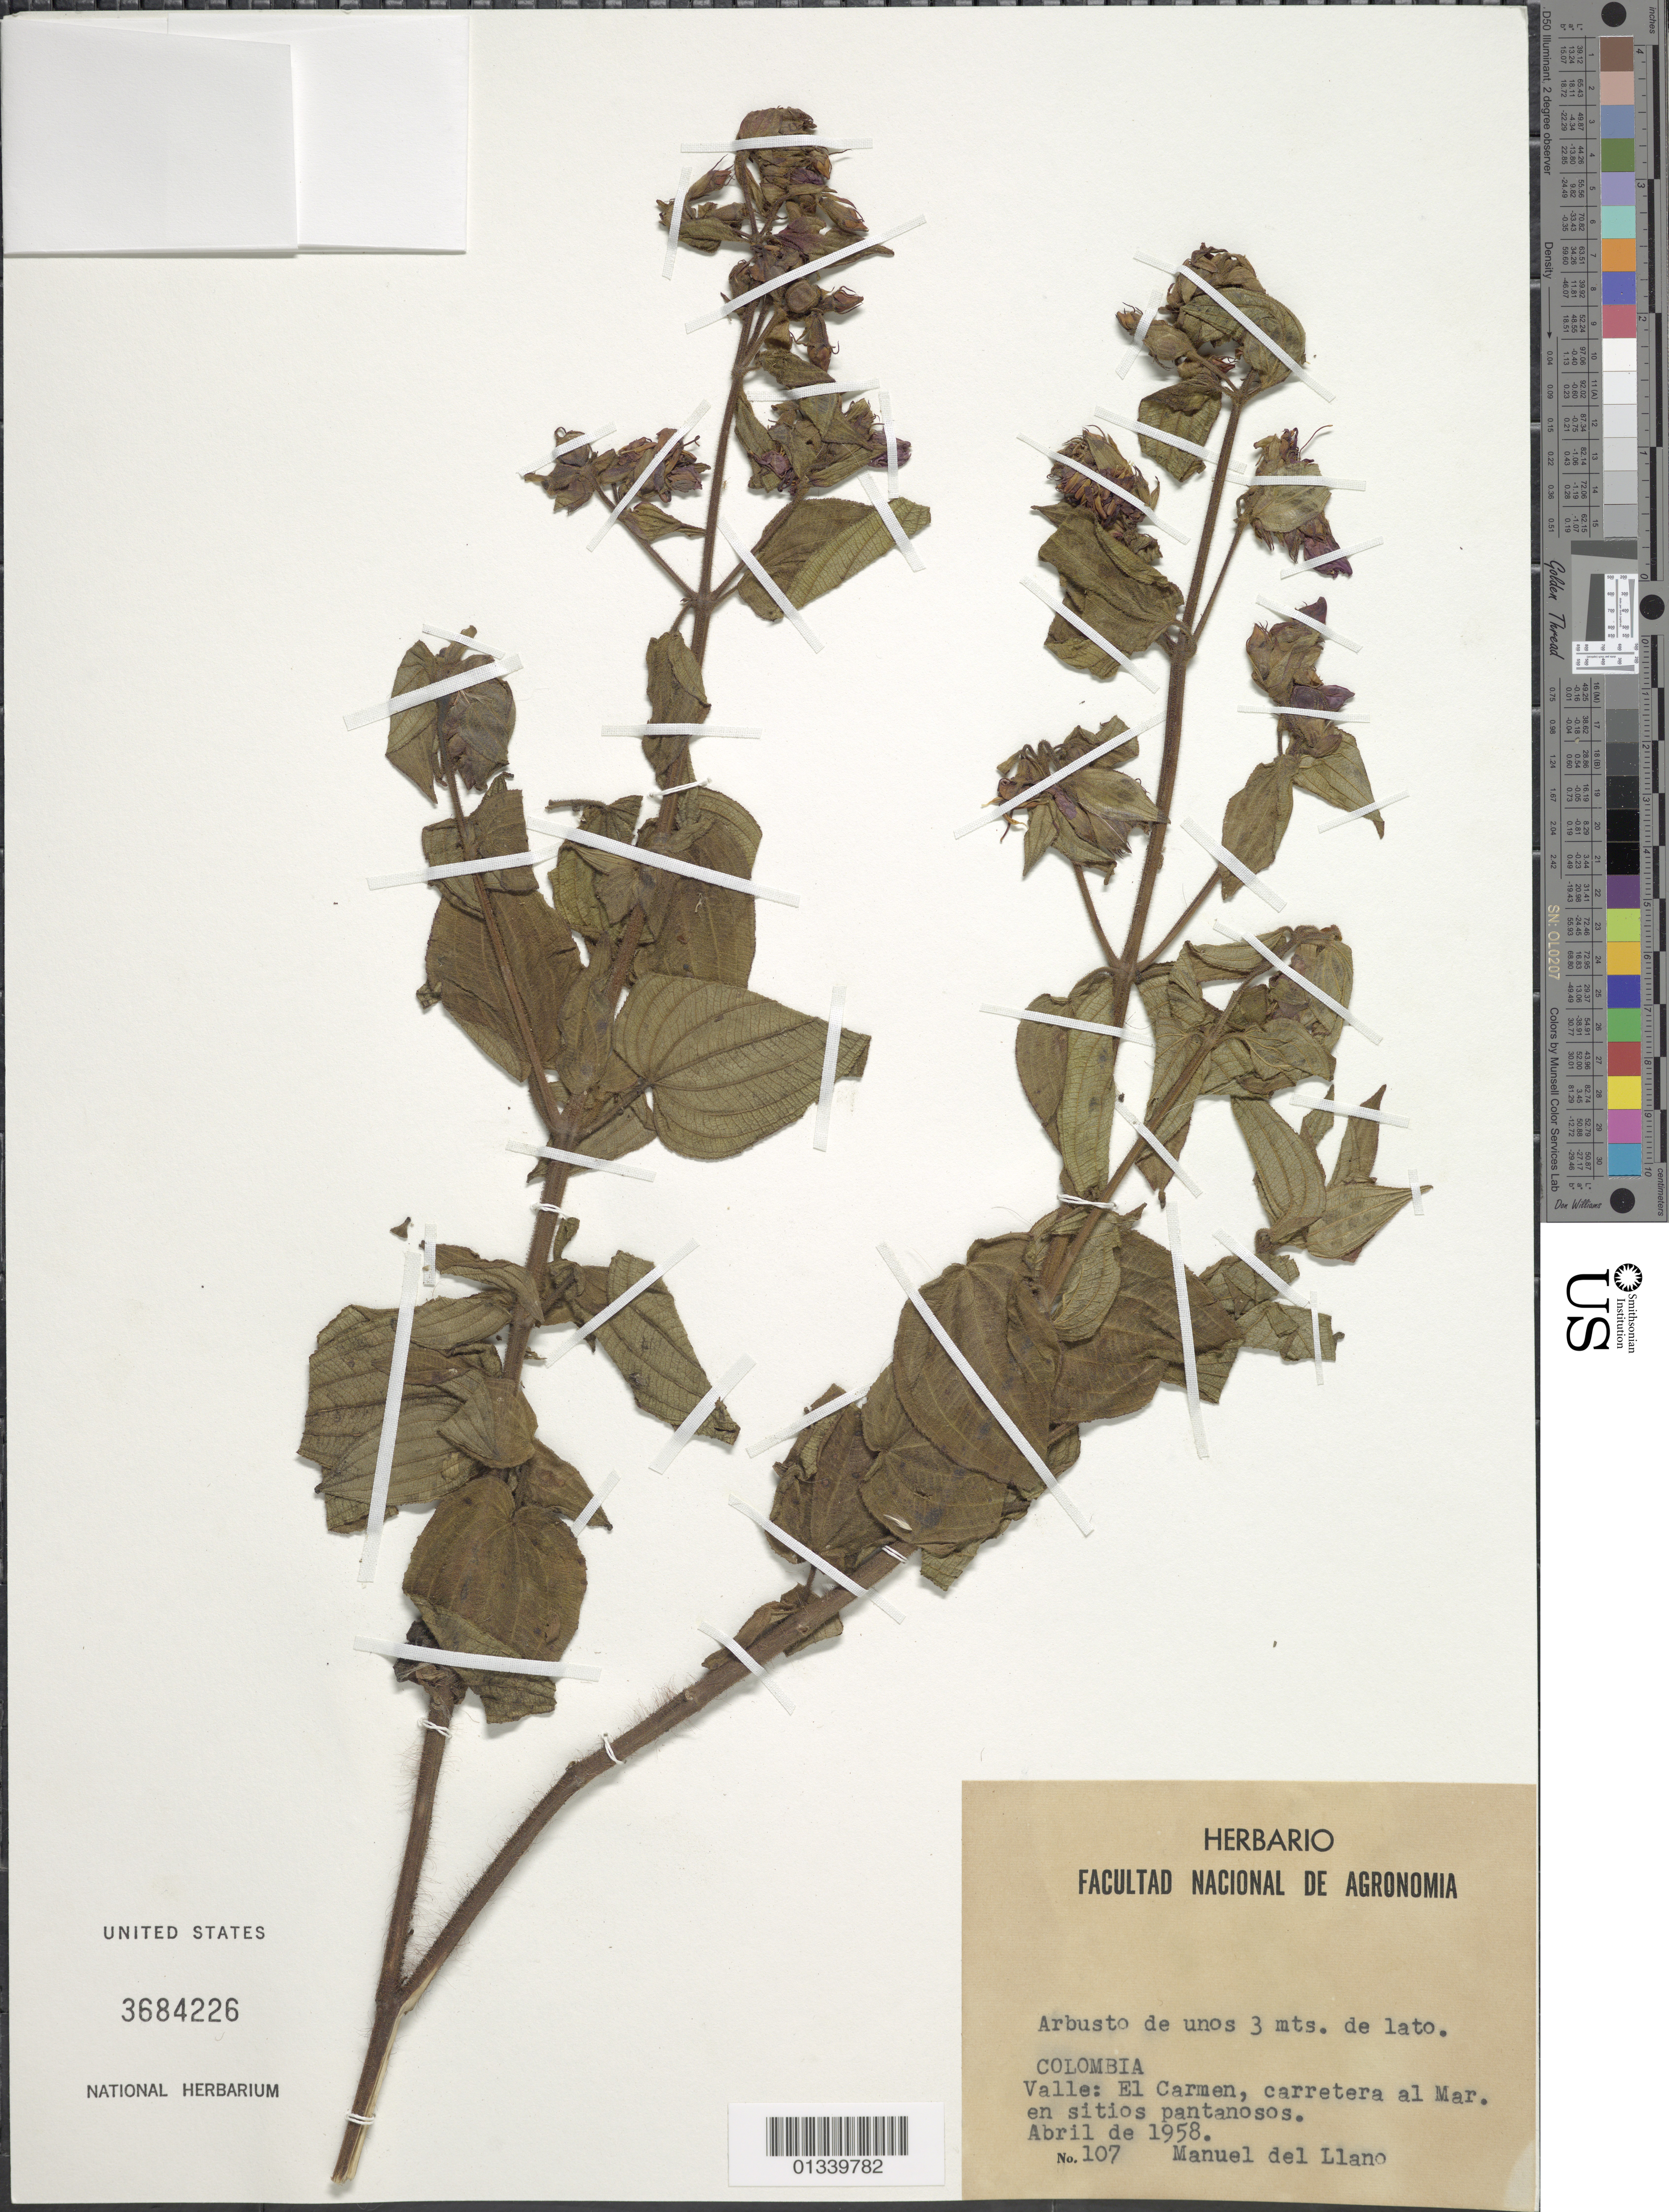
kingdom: Plantae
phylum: Tracheophyta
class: Magnoliopsida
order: Myrtales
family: Melastomataceae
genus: Rhynchanthera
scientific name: Rhynchanthera mexicana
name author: DC.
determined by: Michelangeli, F. A.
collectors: M. d. Llano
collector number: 107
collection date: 1958-04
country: Colombia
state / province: Valle del Cauca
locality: El Carmen, carrentera al Mar.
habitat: En sitios pantanosos.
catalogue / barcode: US 3684226